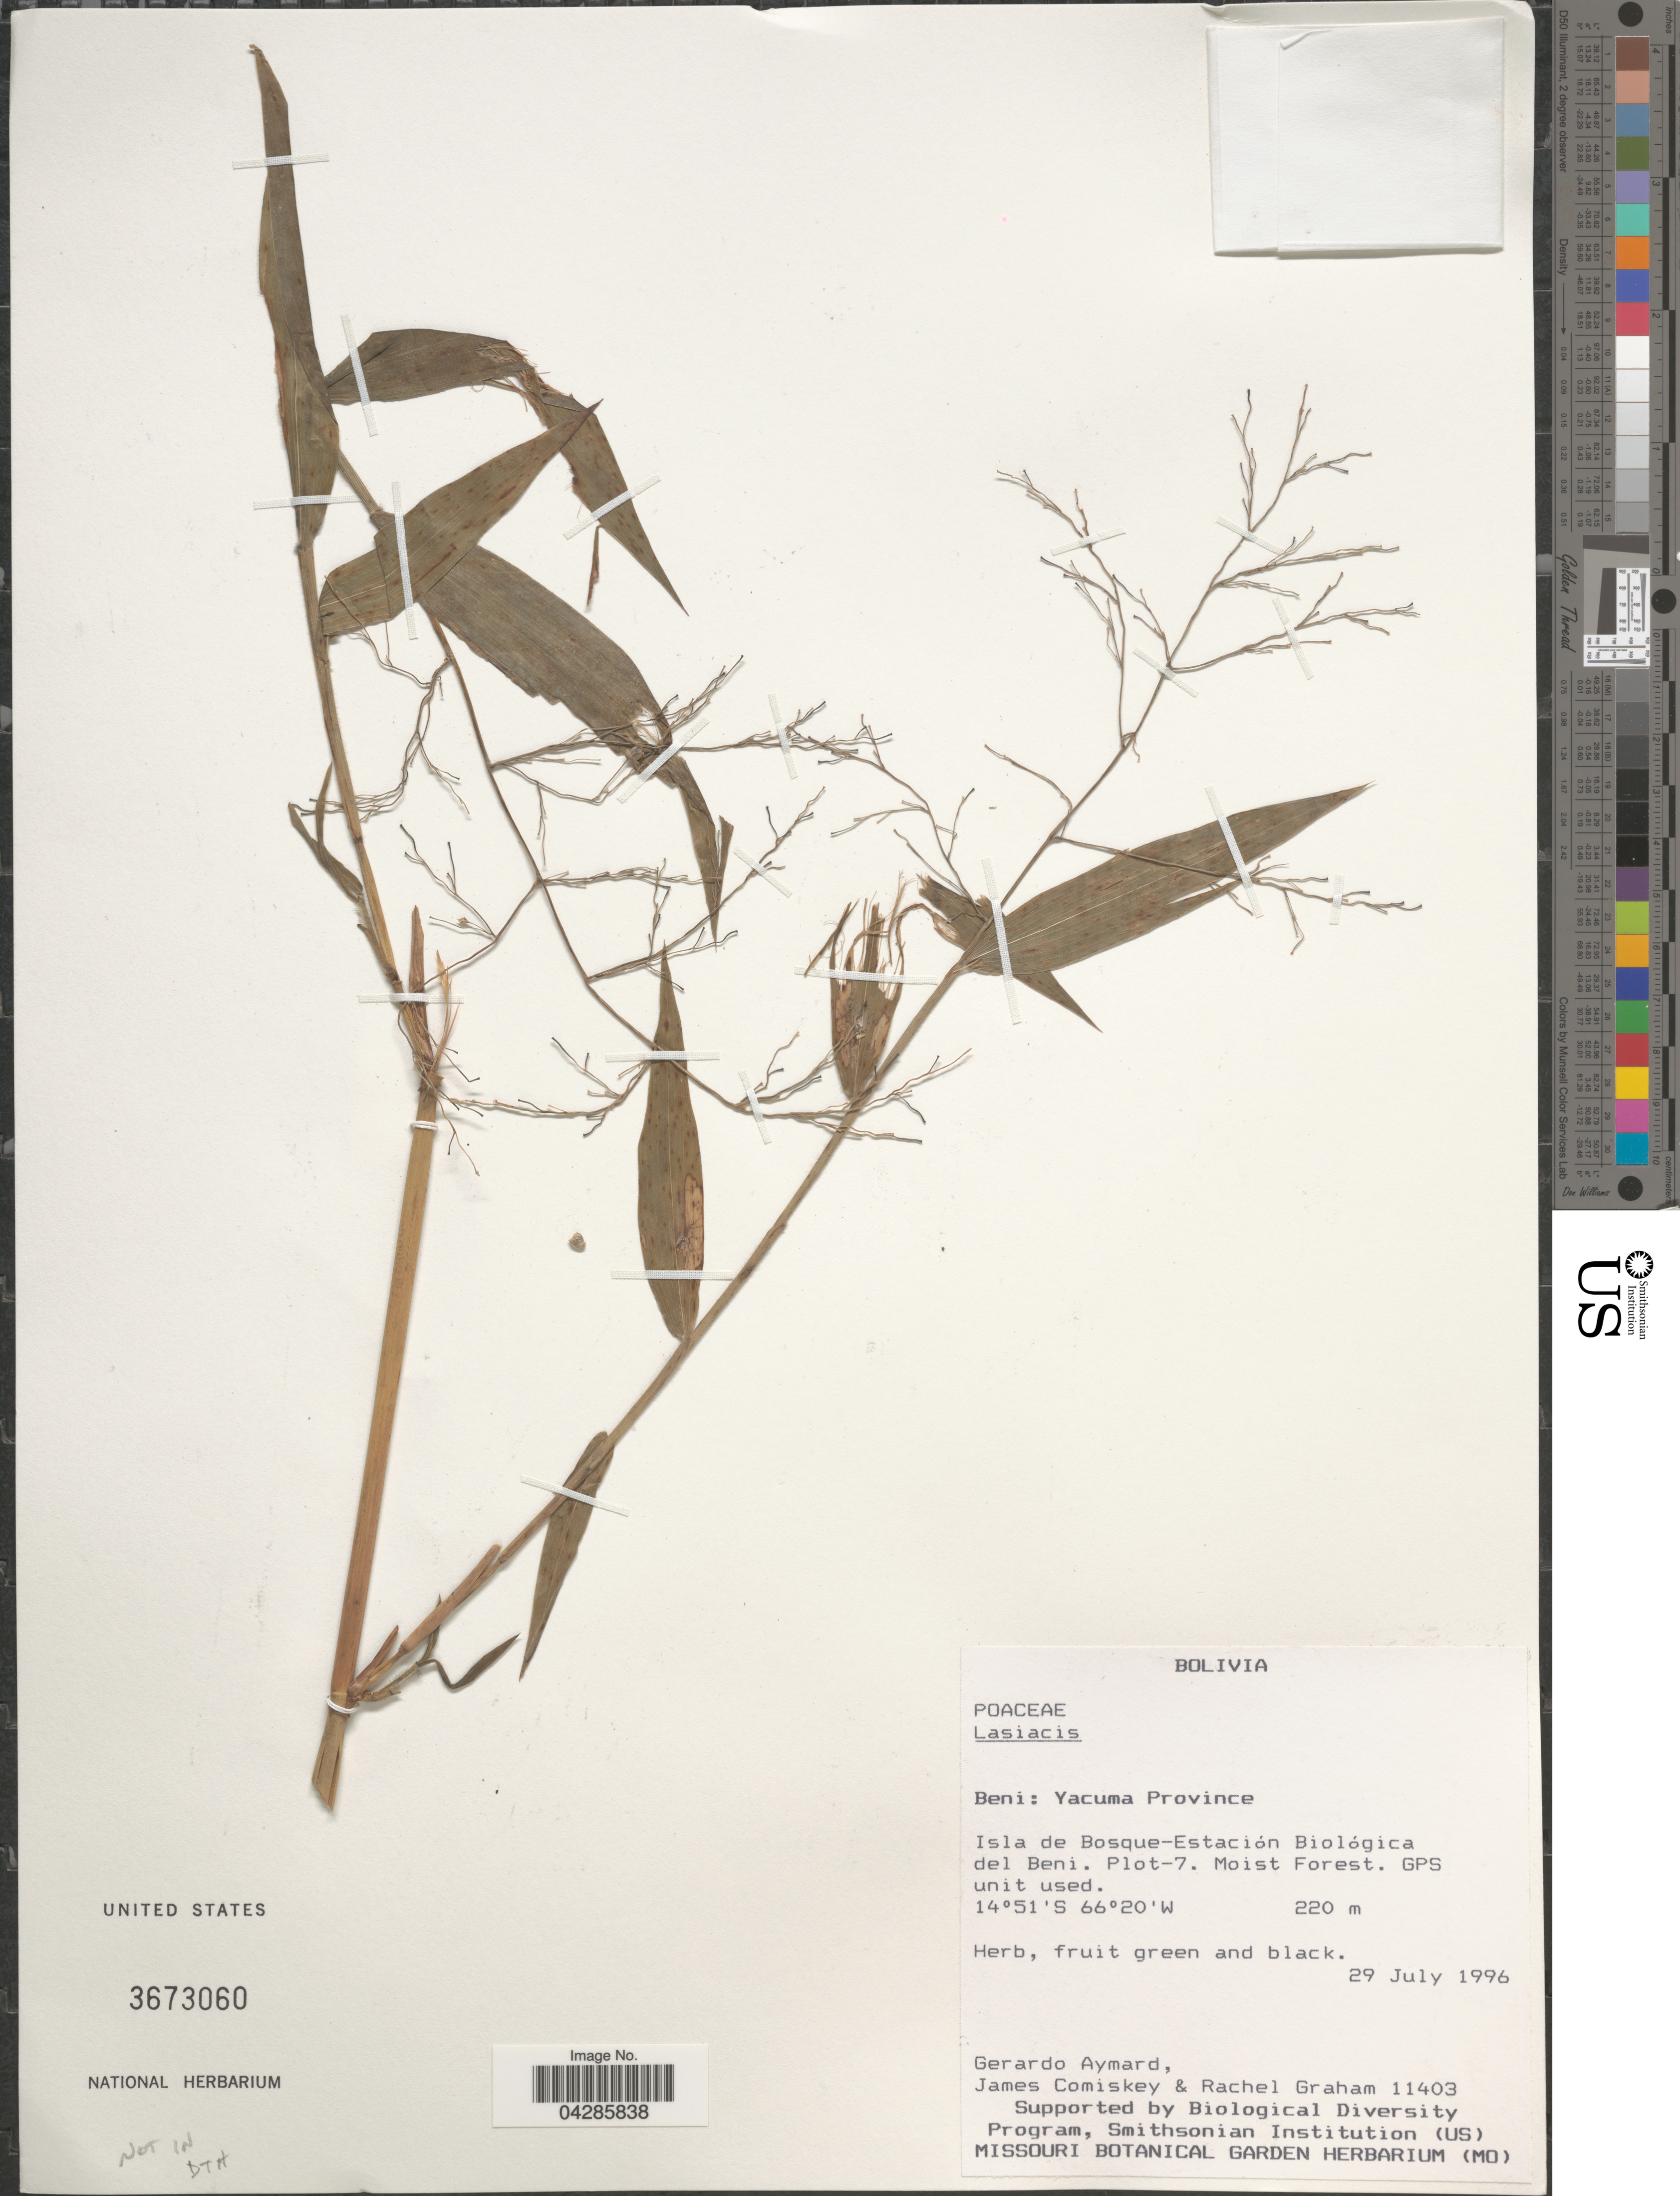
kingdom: Plantae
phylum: Tracheophyta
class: Liliopsida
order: Poales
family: Poaceae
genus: Lasiacis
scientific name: Lasiacis sp.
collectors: G. A. Aymard, J. A. Comiskey & R. Graham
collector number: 11403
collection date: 1996-07-29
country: Bolivia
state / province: Beni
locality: Beni: Yacuma Province. Isla de Bosque-Estación Biológica del Beni. Plot-7. Moist Forest.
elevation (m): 220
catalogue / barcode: US 3673060